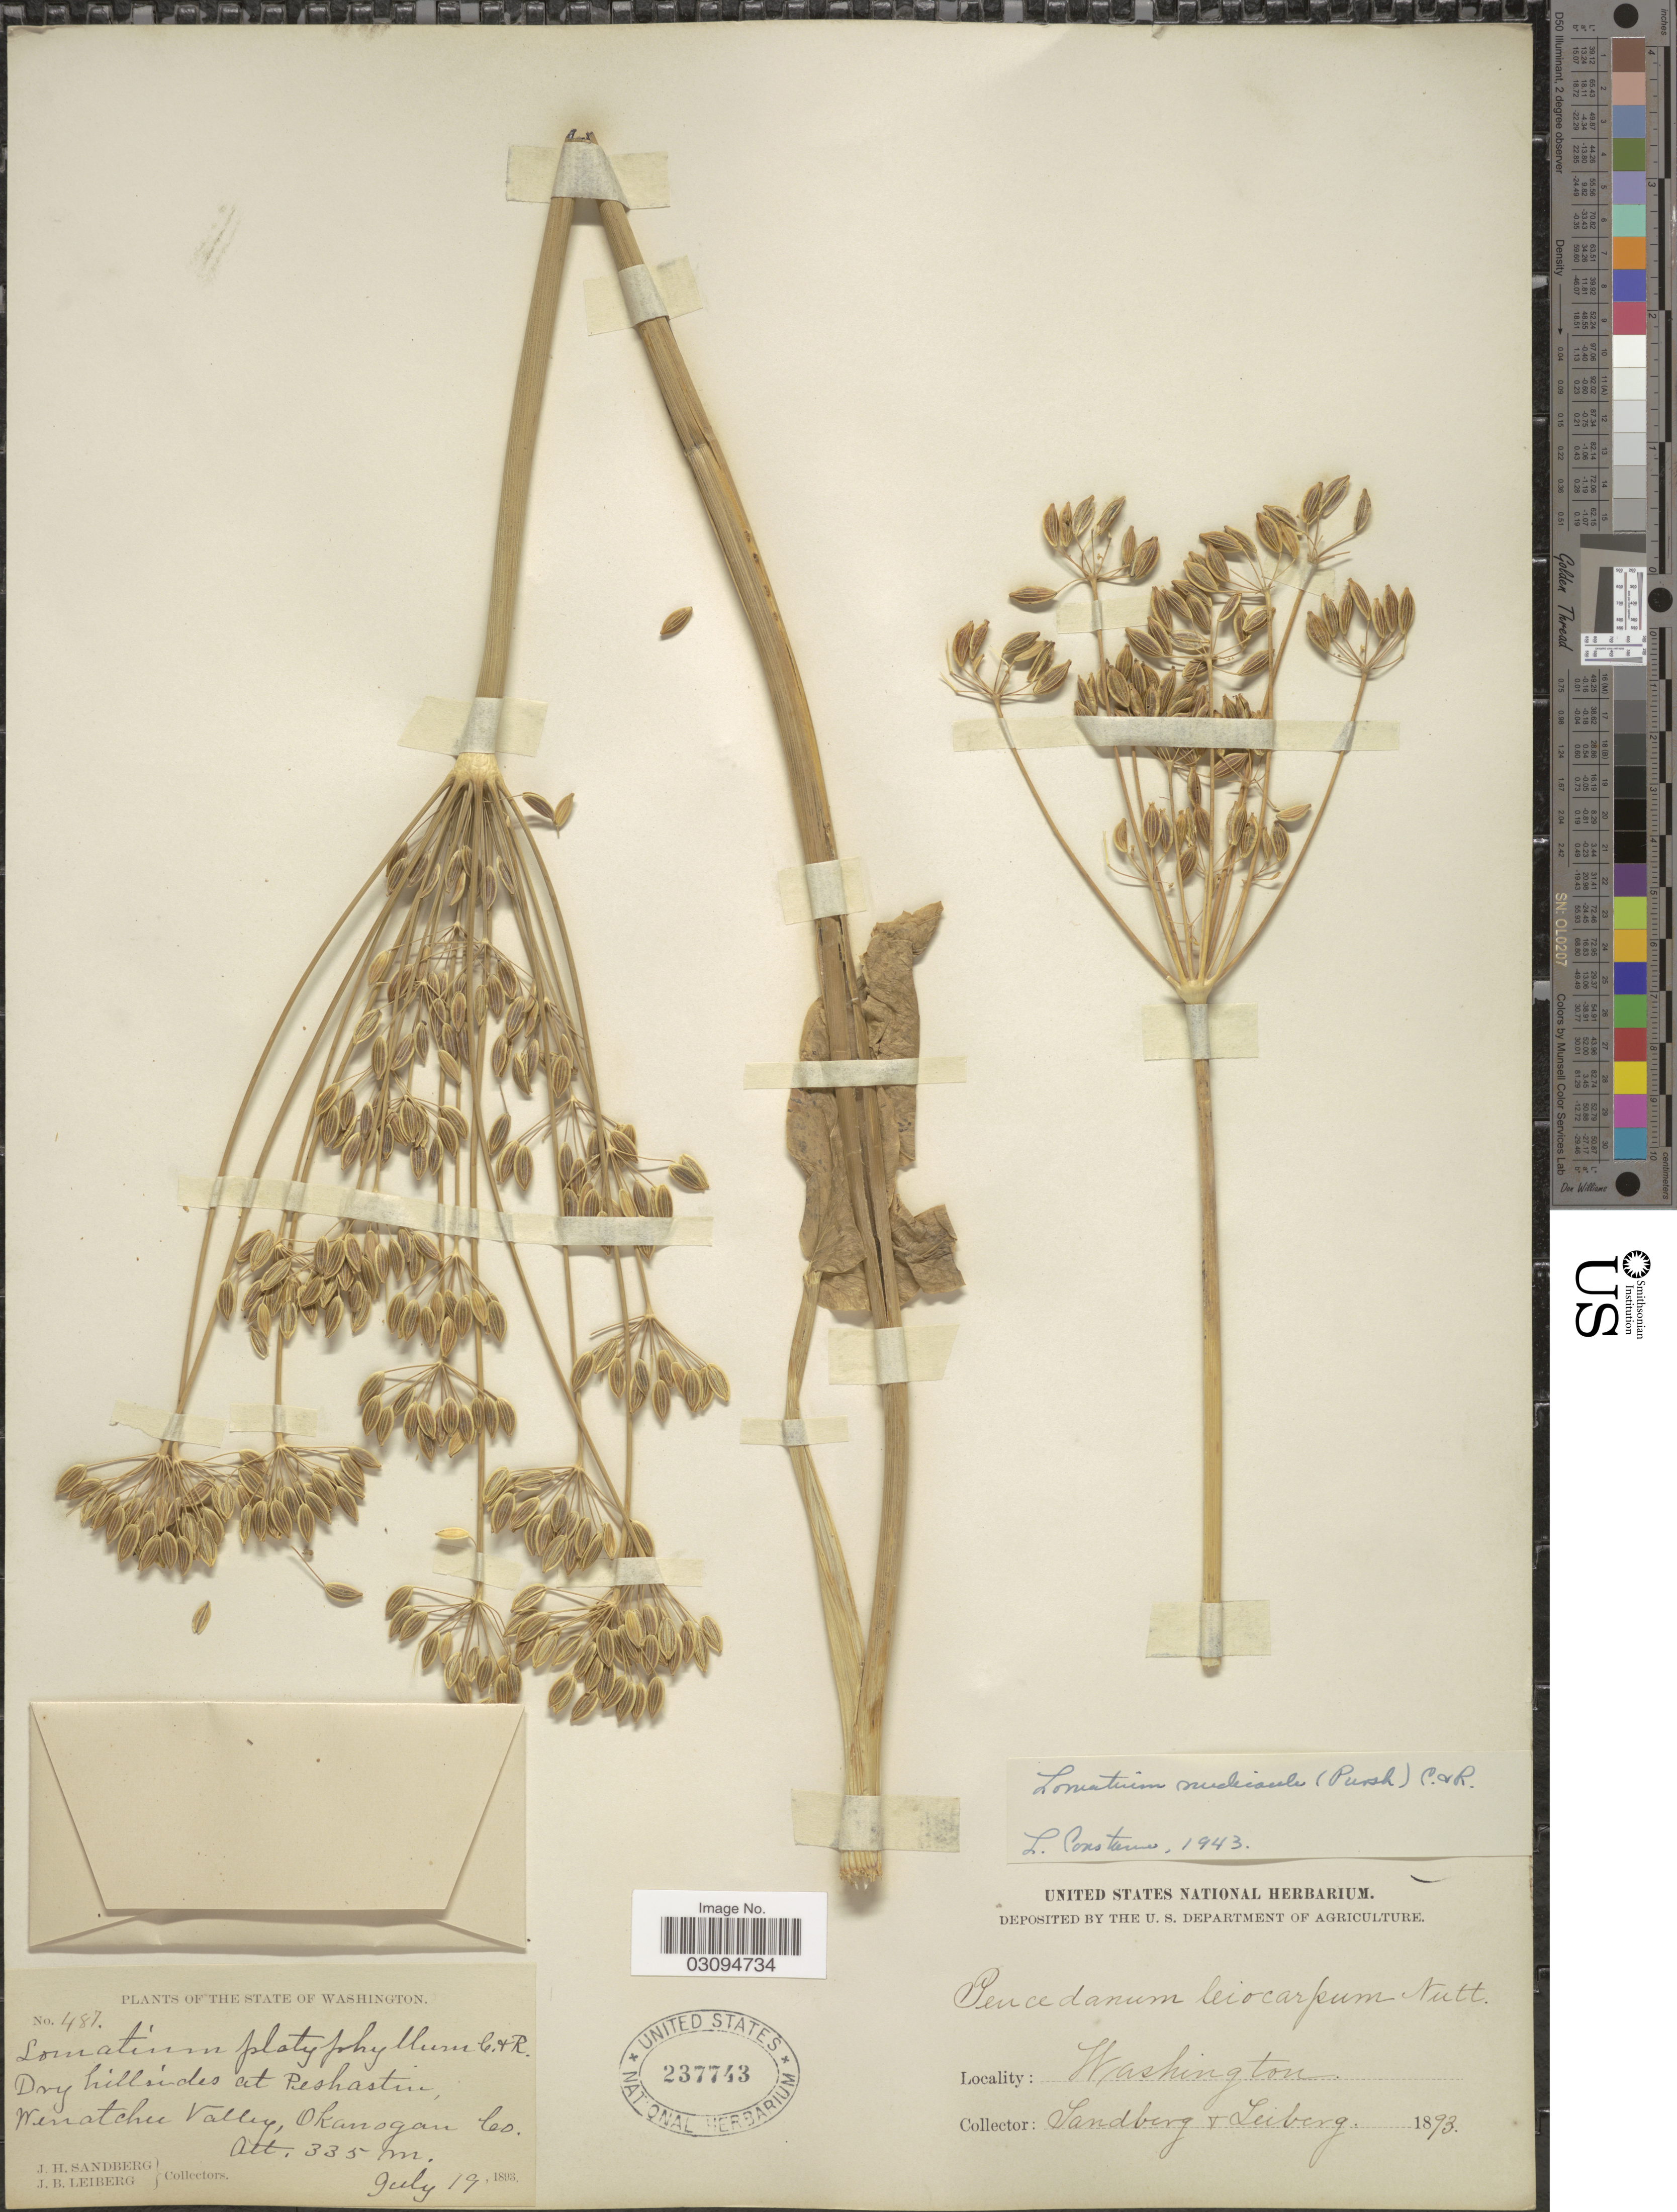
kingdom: Plantae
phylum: Tracheophyta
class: Magnoliopsida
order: Apiales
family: Apiaceae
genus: Lomatium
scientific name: Lomatium nudicaule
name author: (Pursh) J.M. Coult. & Rose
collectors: J. H. Sandberg & J. B. Leiberg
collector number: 487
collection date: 1893-07-19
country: United States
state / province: Washington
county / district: Okanogan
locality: Dry hillsides at Peshastin, Wenathchee Valley, Okanogan Co.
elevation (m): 335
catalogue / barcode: US 237743